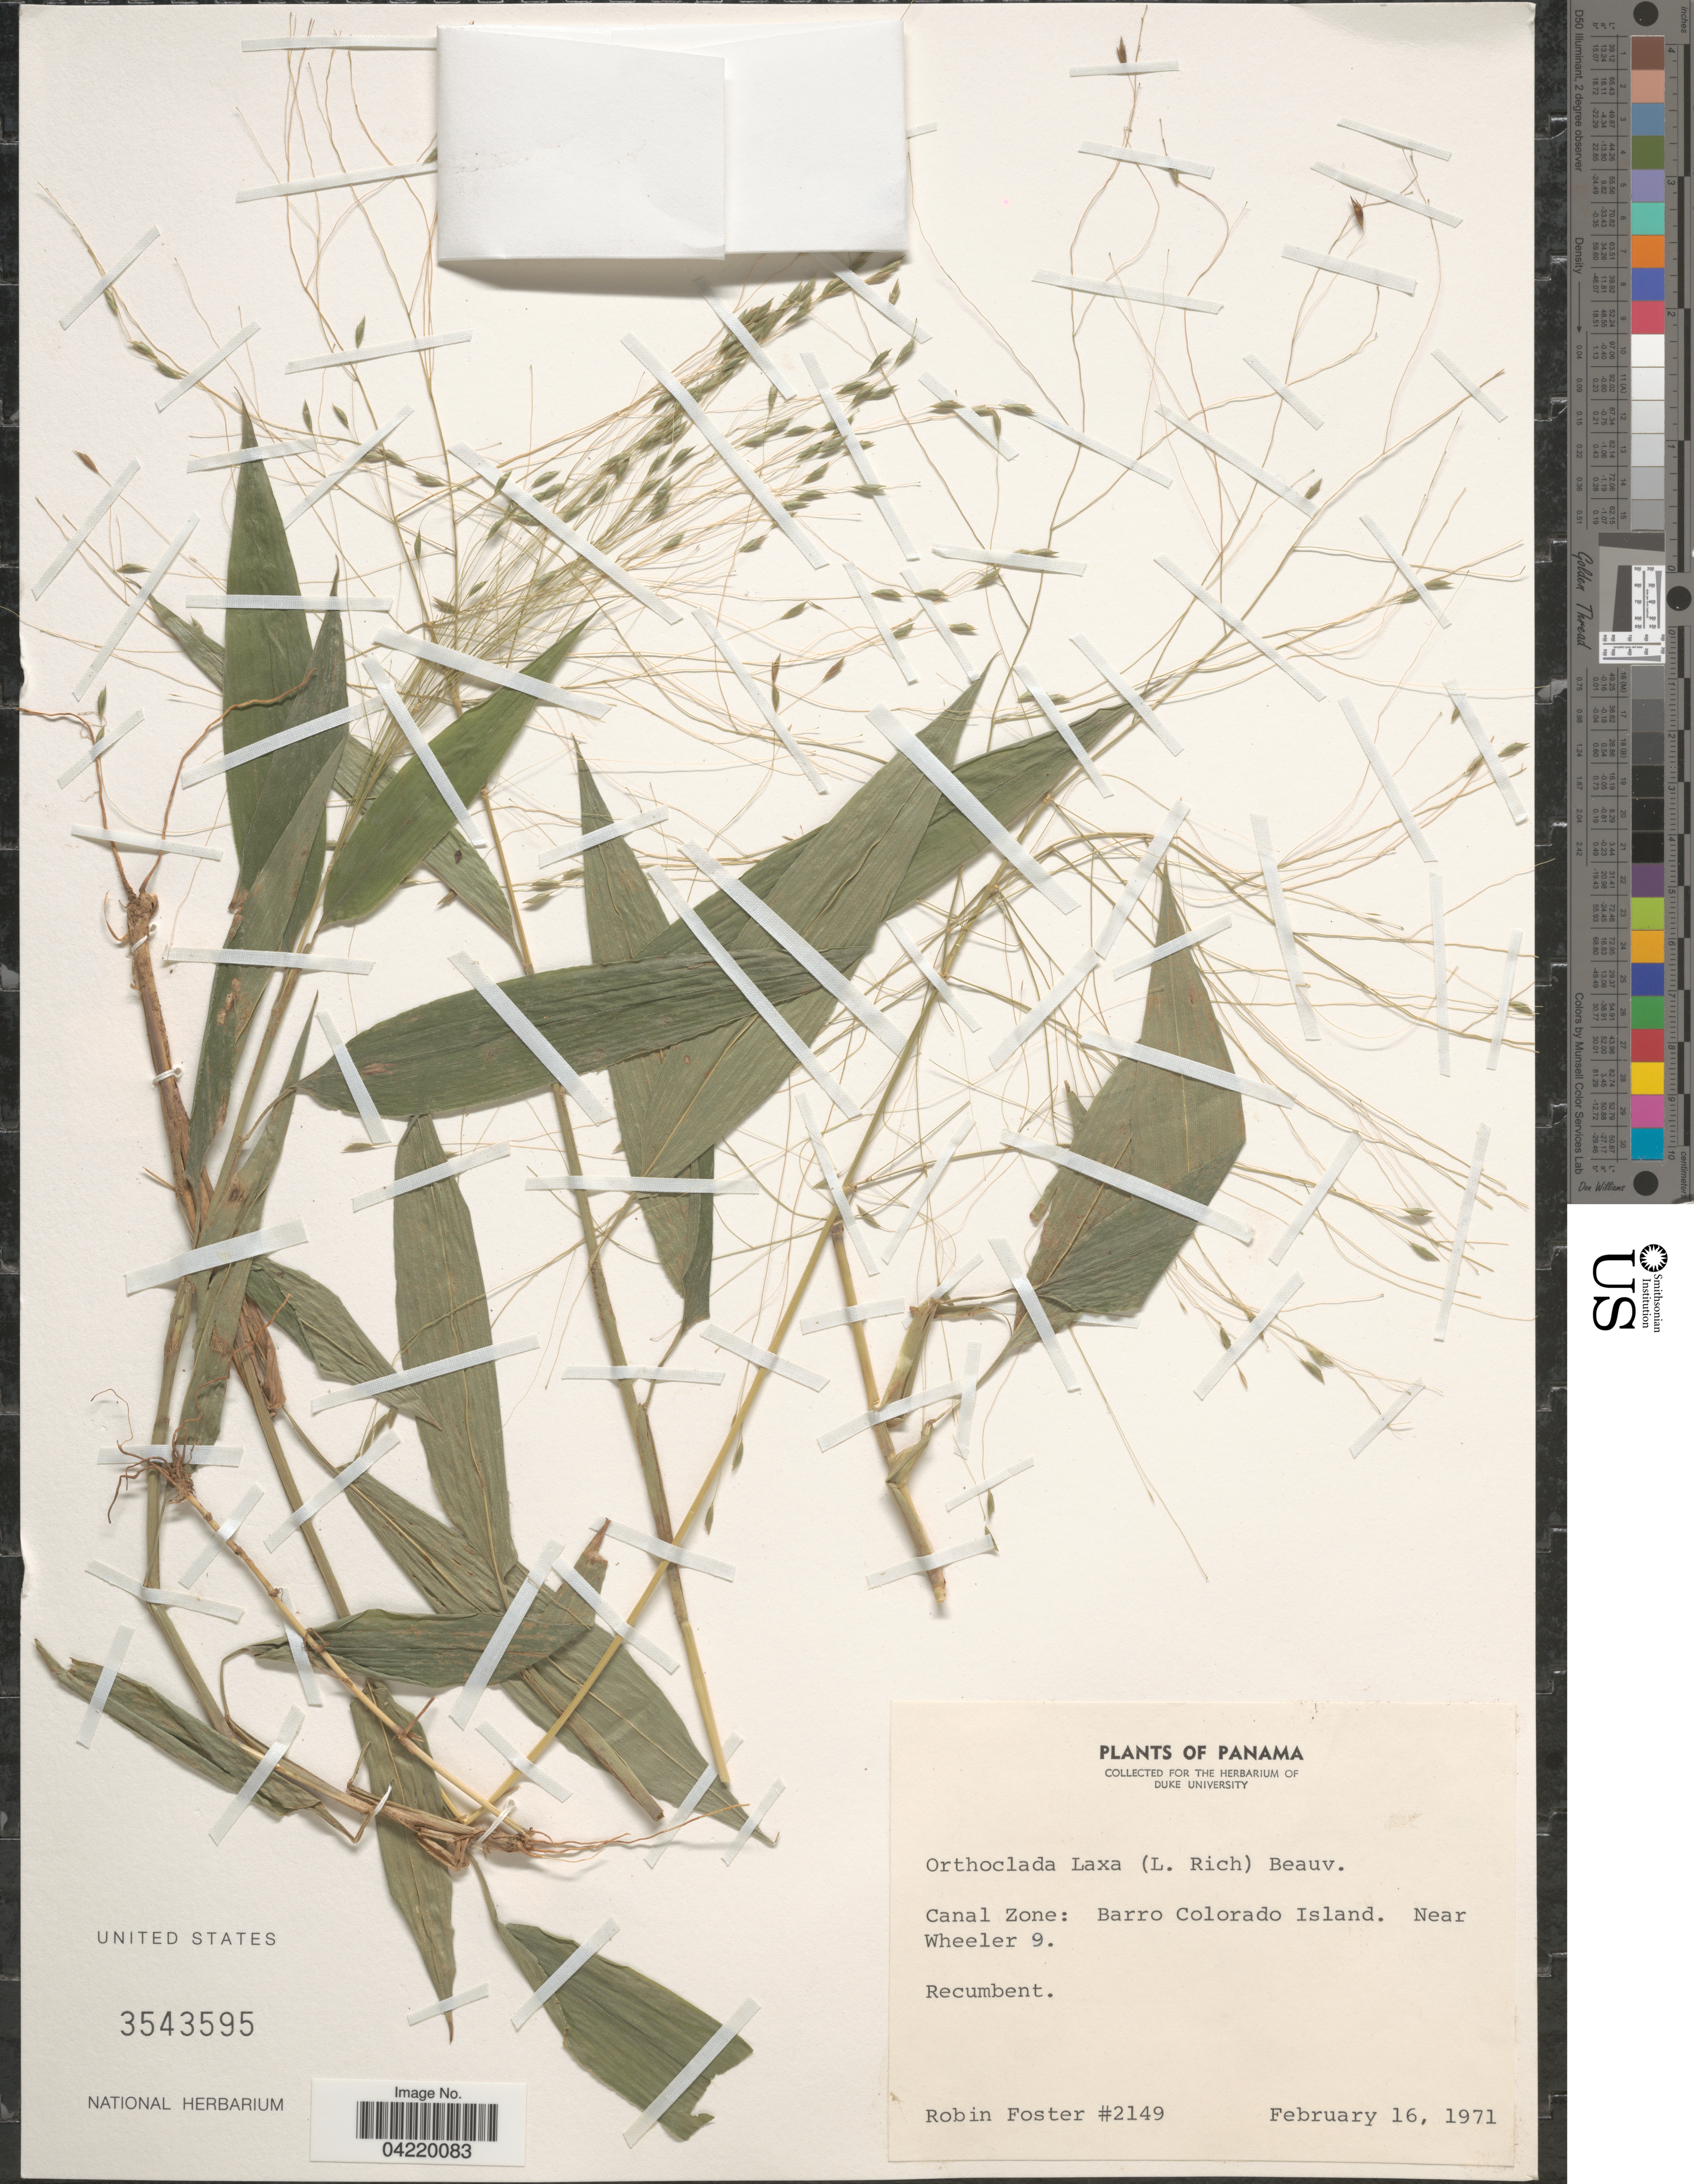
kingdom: Plantae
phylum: Tracheophyta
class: Liliopsida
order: Poales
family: Poaceae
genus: Orthoclada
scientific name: Orthoclada laxa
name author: P. Beauv.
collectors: R. B. Foster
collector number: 2149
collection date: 1971-02-16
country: Panama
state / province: Panamá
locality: Canal Zone: Barro Colorado Island. Near Wheeler 9.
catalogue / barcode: US 3543595